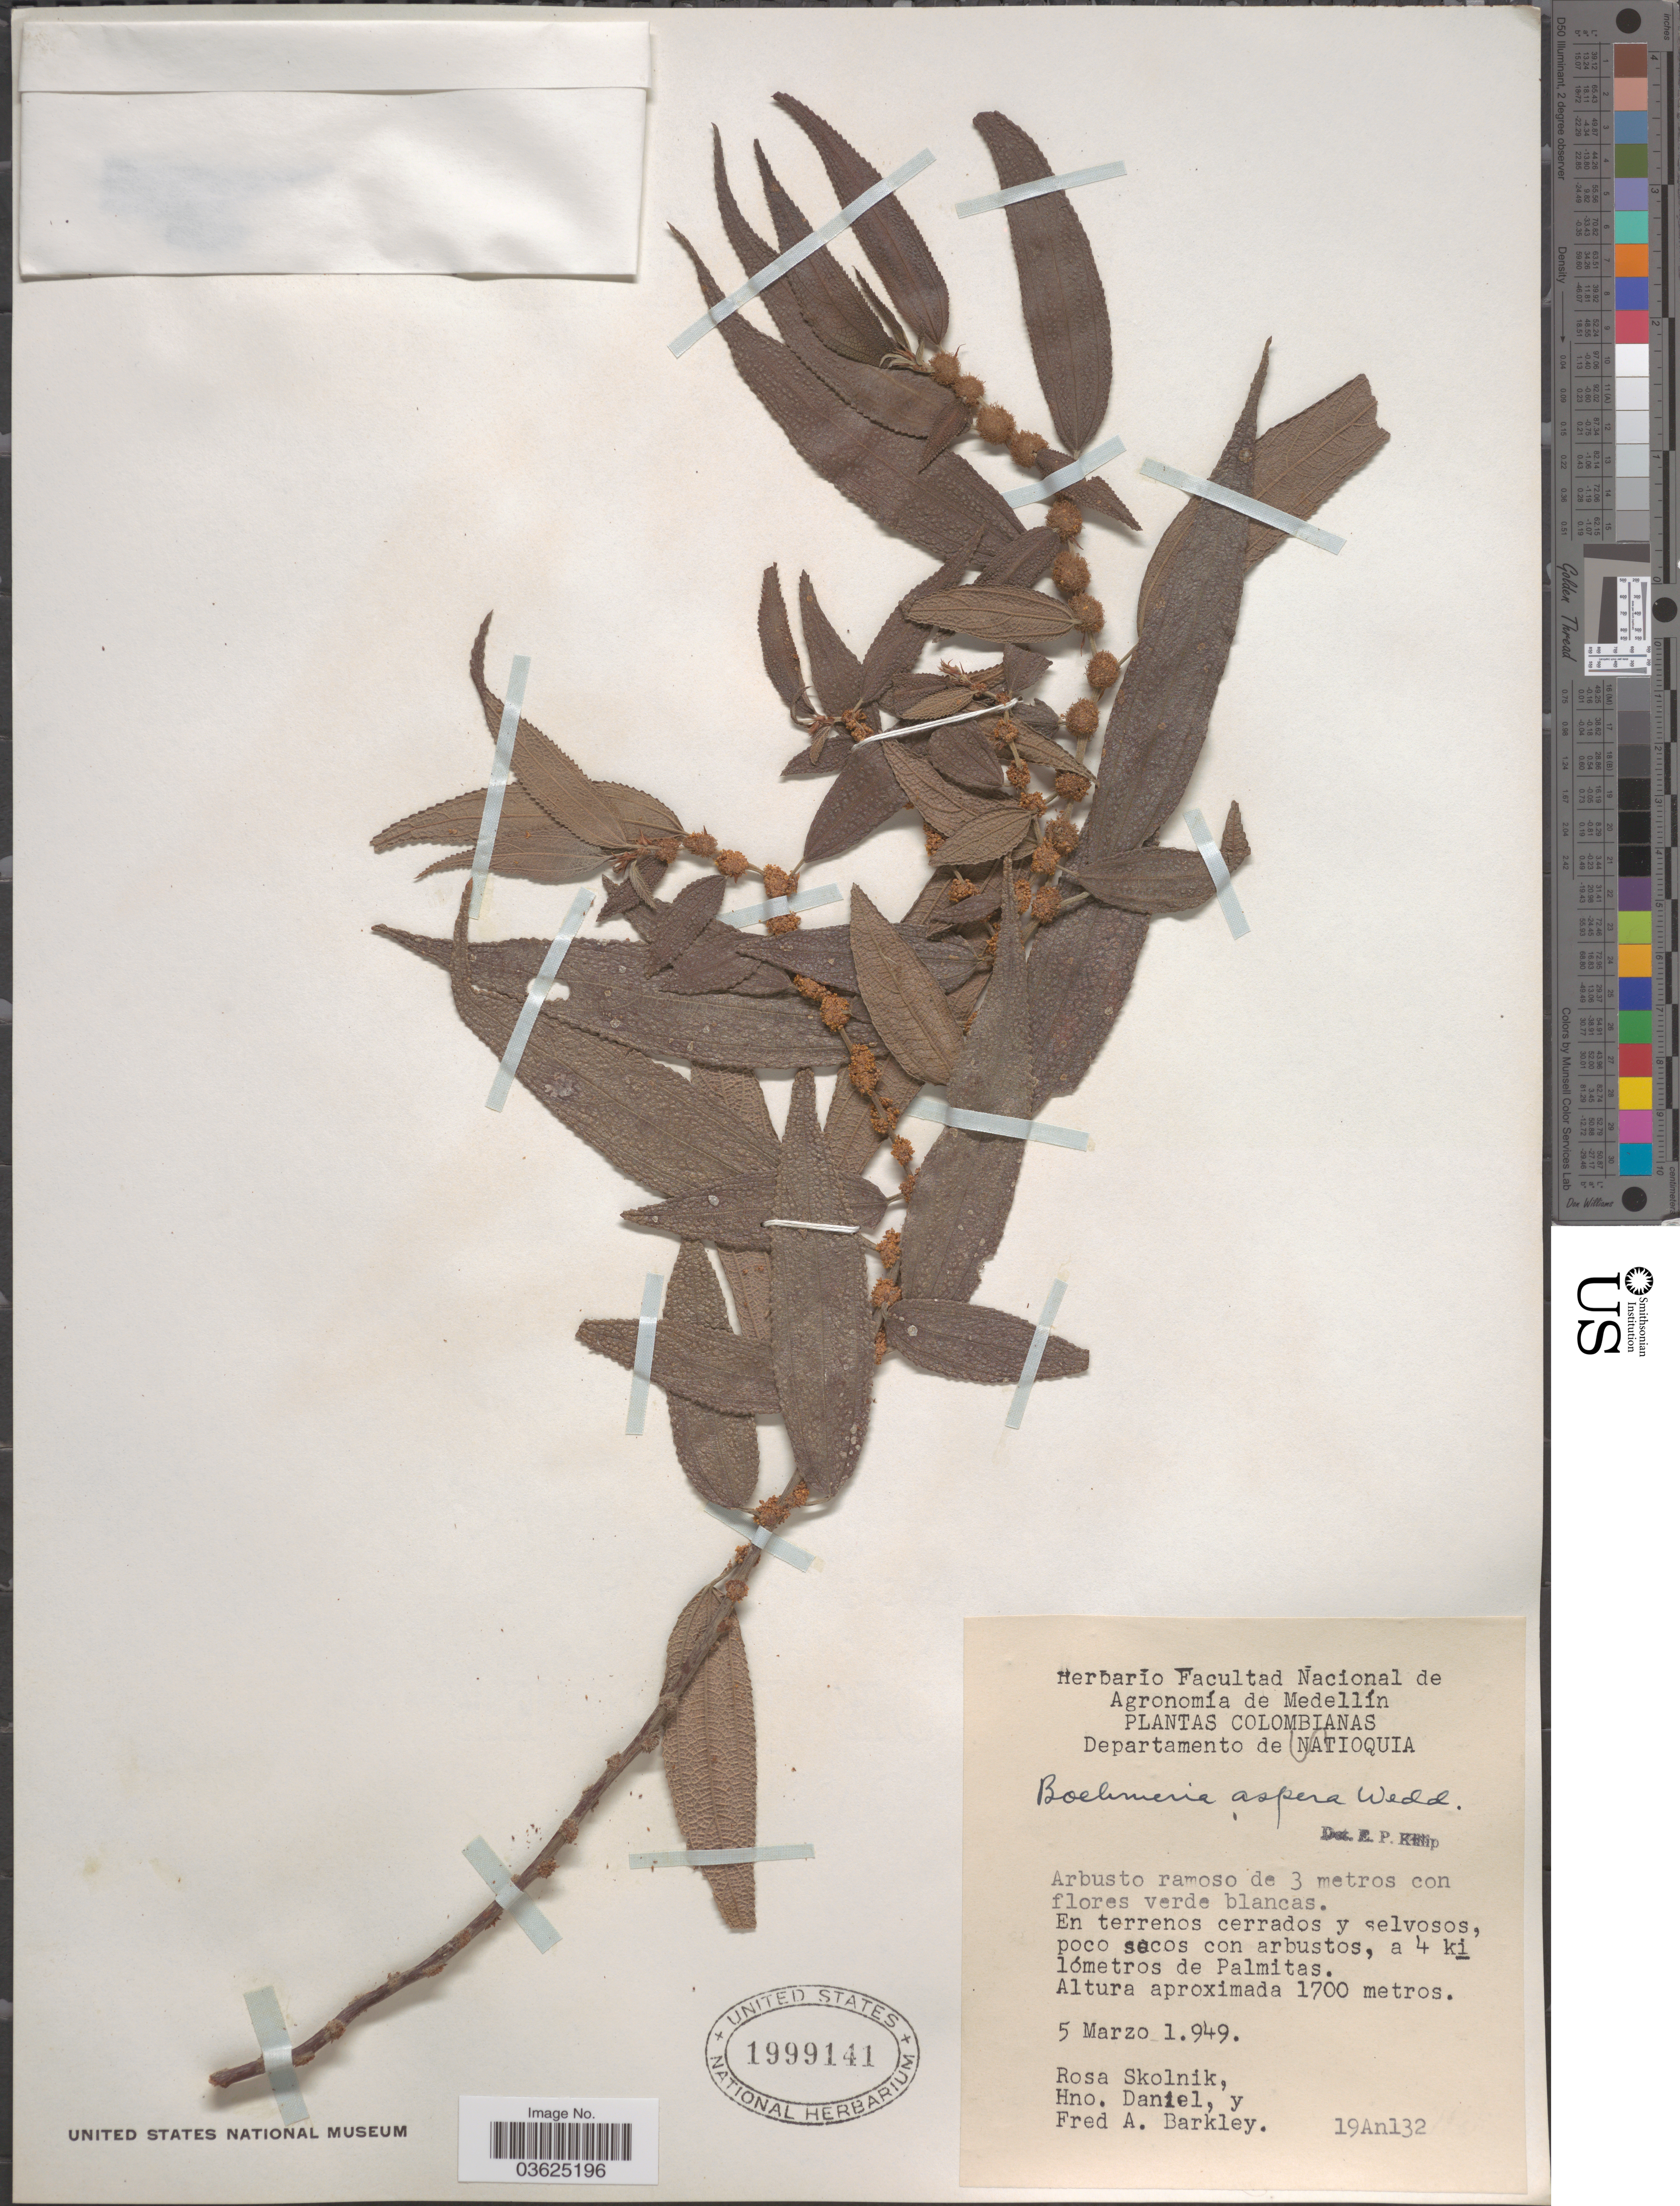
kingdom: Plantae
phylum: Tracheophyta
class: Magnoliopsida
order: Rosales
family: Urticaceae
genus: Boehmeria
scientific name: Boehmeria aspera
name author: Wedd.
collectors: R. Skolnik, Bro. Daniel & F. A. Barkley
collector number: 19An132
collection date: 1949-03-05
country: Colombia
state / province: Antioquia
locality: Departamento de Antioquia. En terrenos cerrados y selvosos, poco sacos con arbustos, a 4 kilómetros de Palmitas.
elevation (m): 1700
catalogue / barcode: US 1999141